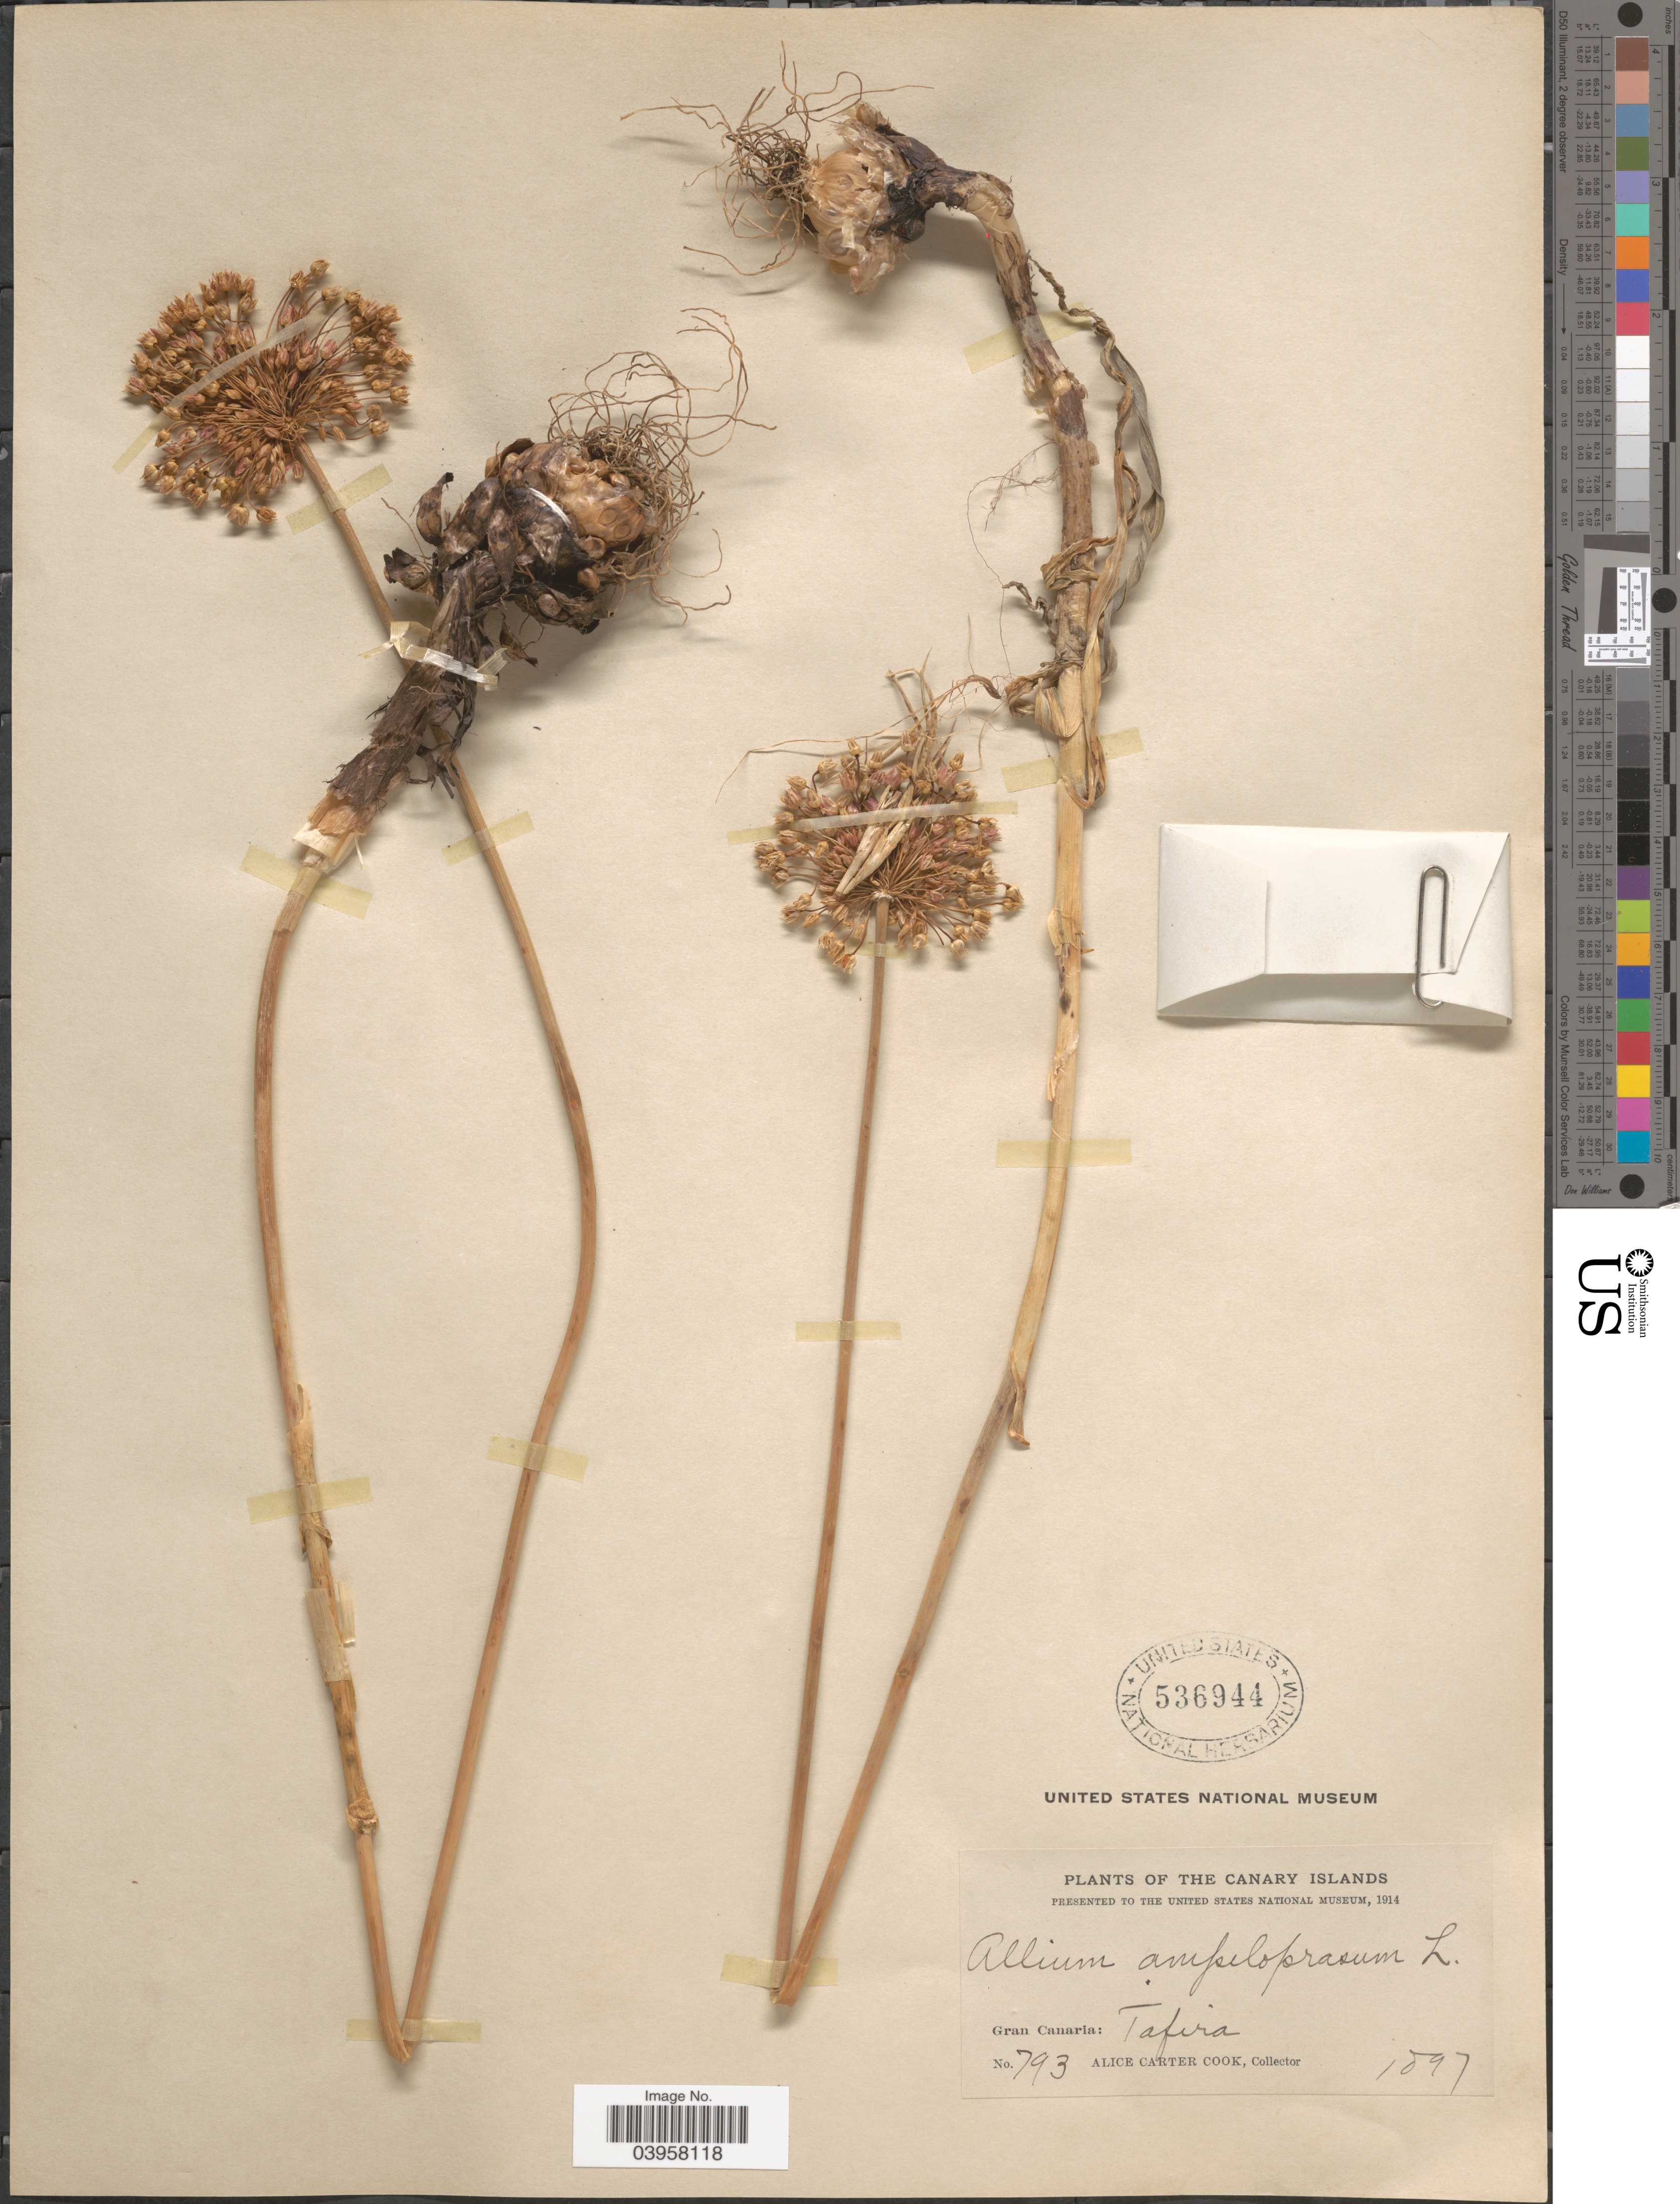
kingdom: Plantae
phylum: Tracheophyta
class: Liliopsida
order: Asparagales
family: Amaryllidaceae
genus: Allium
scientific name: Allium ampeloprasum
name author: L.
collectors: Alice C. Cook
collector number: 793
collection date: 1897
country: Spain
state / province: Canarias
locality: The Canary Islands. Gran Canaria: Tafira.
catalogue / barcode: US 536944